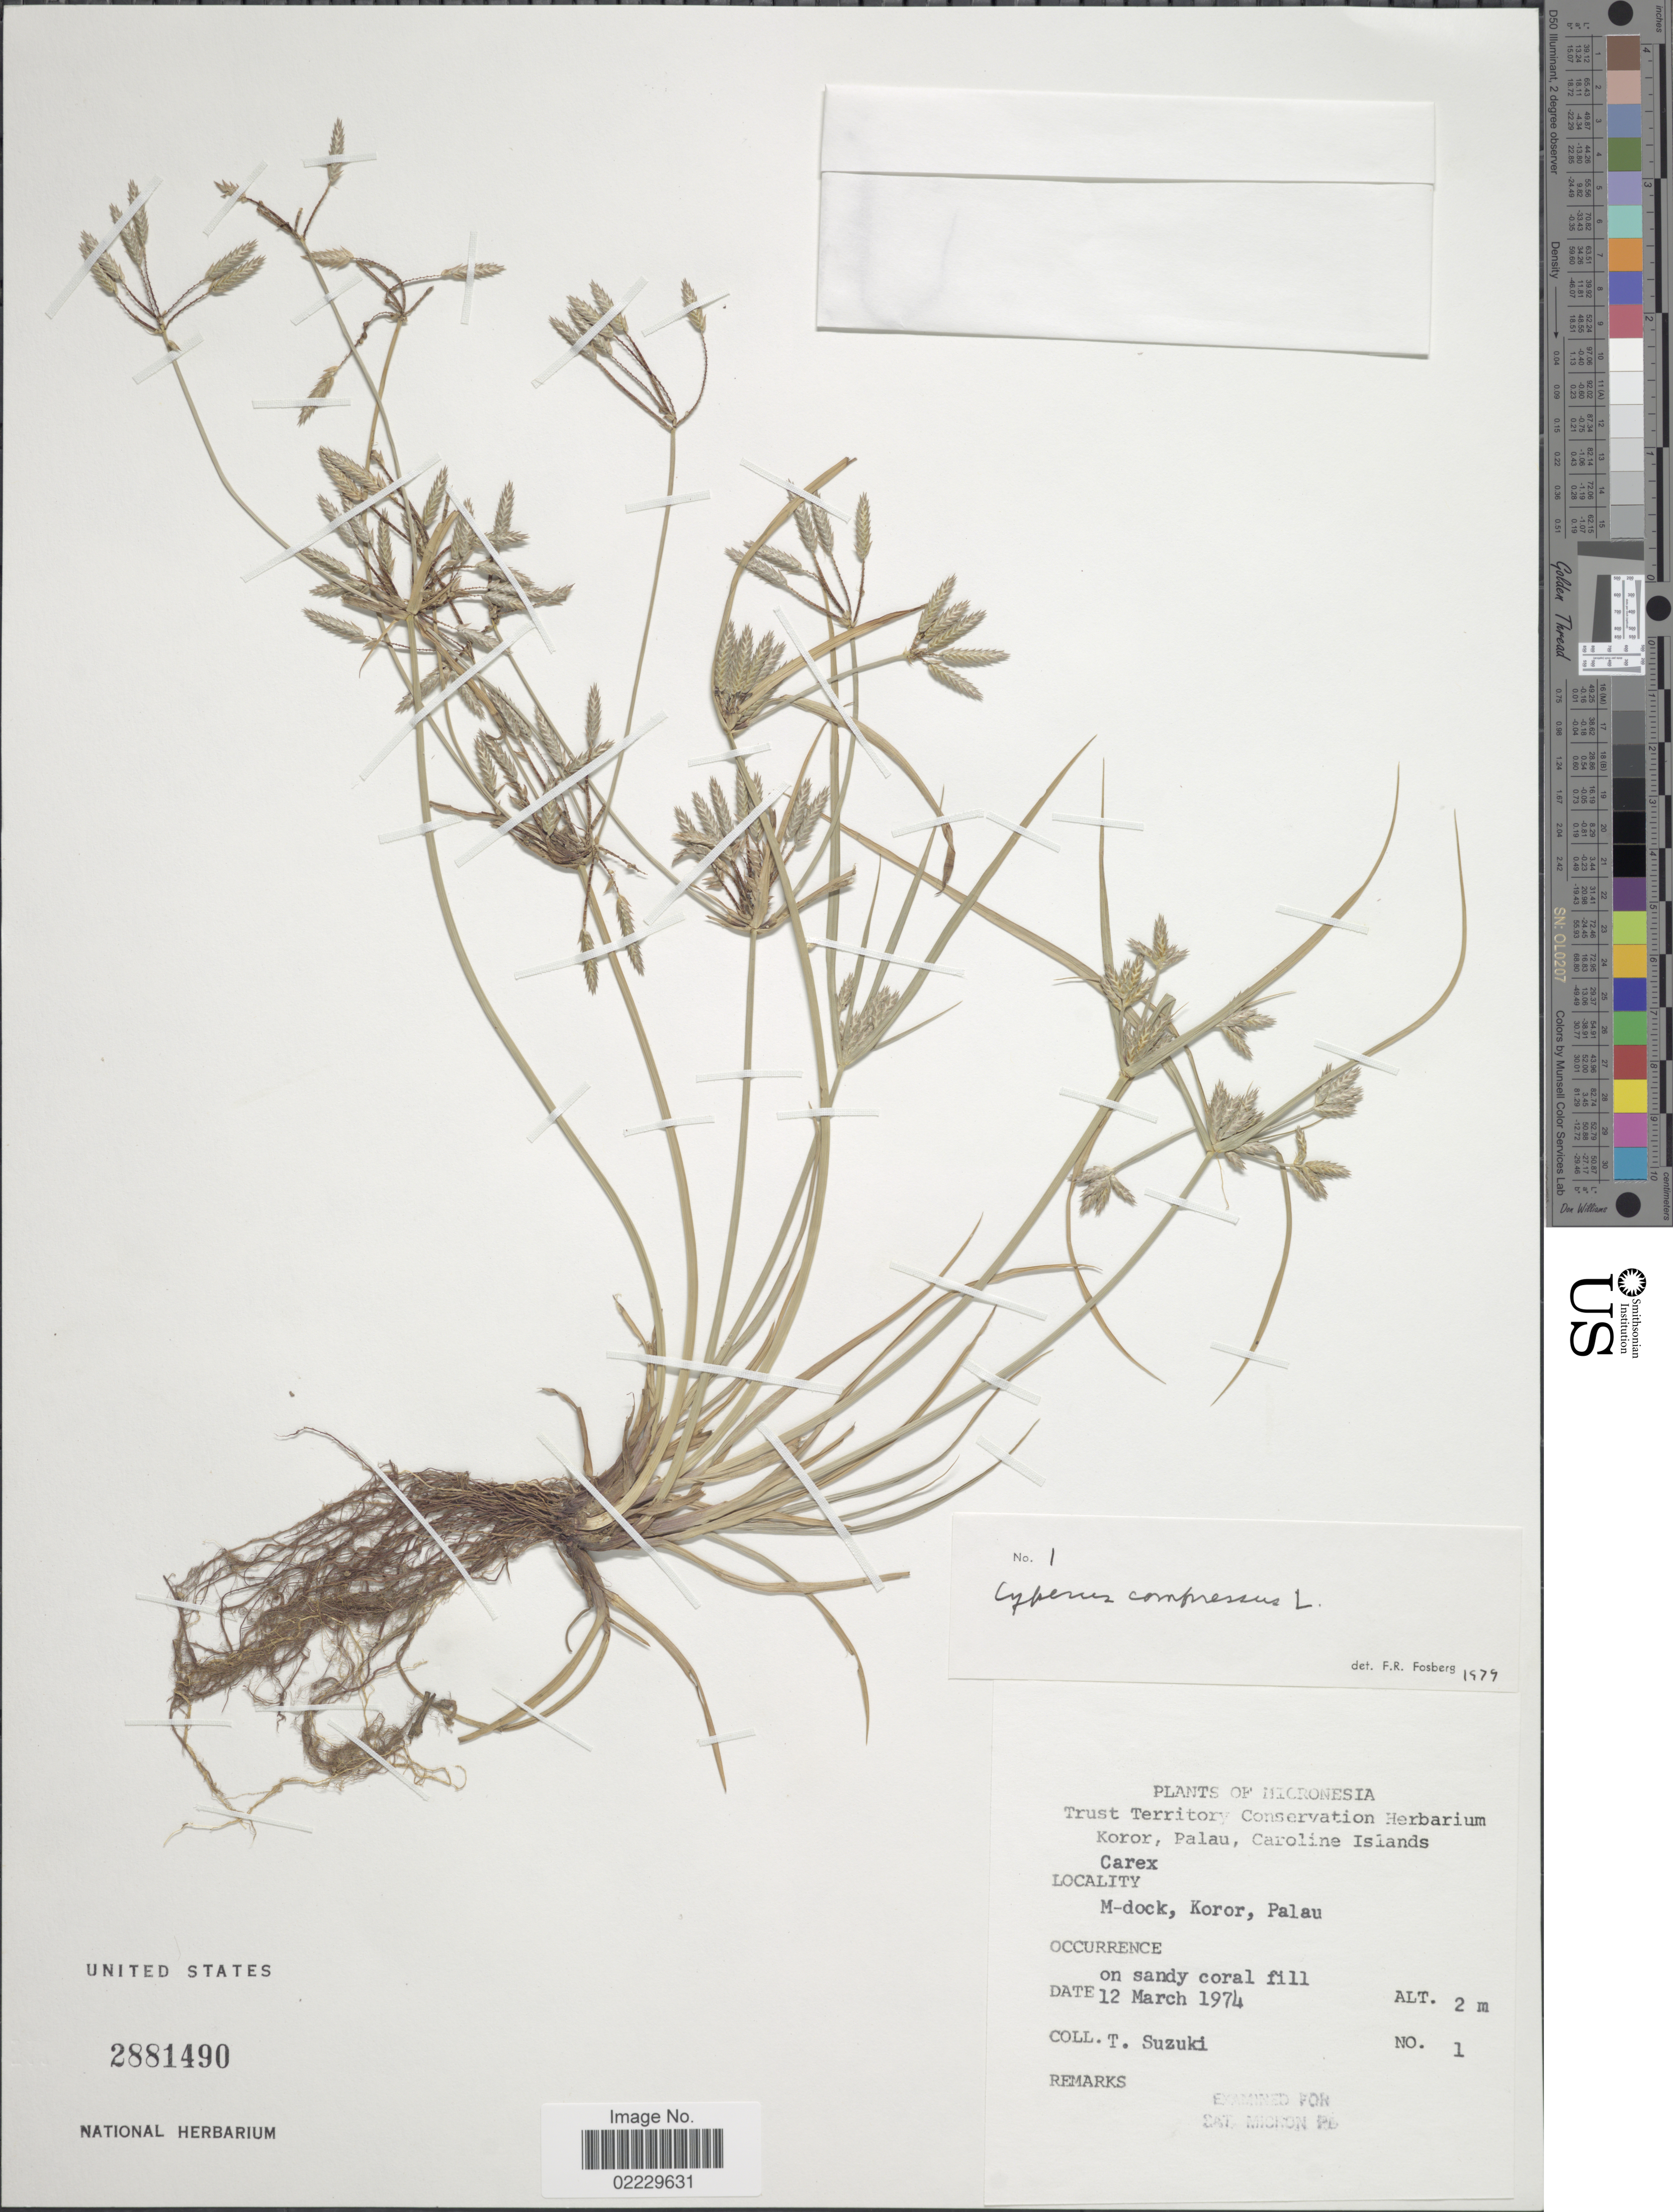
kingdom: Plantae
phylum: Tracheophyta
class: Liliopsida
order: Poales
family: Cyperaceae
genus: Cyperus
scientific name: Cyperus compressus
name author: L.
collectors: T. Suzuki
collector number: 1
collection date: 1974-03-12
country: Micronesia, Federated States of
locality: M-dock, Koro, Palau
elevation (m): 2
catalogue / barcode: US 2881490